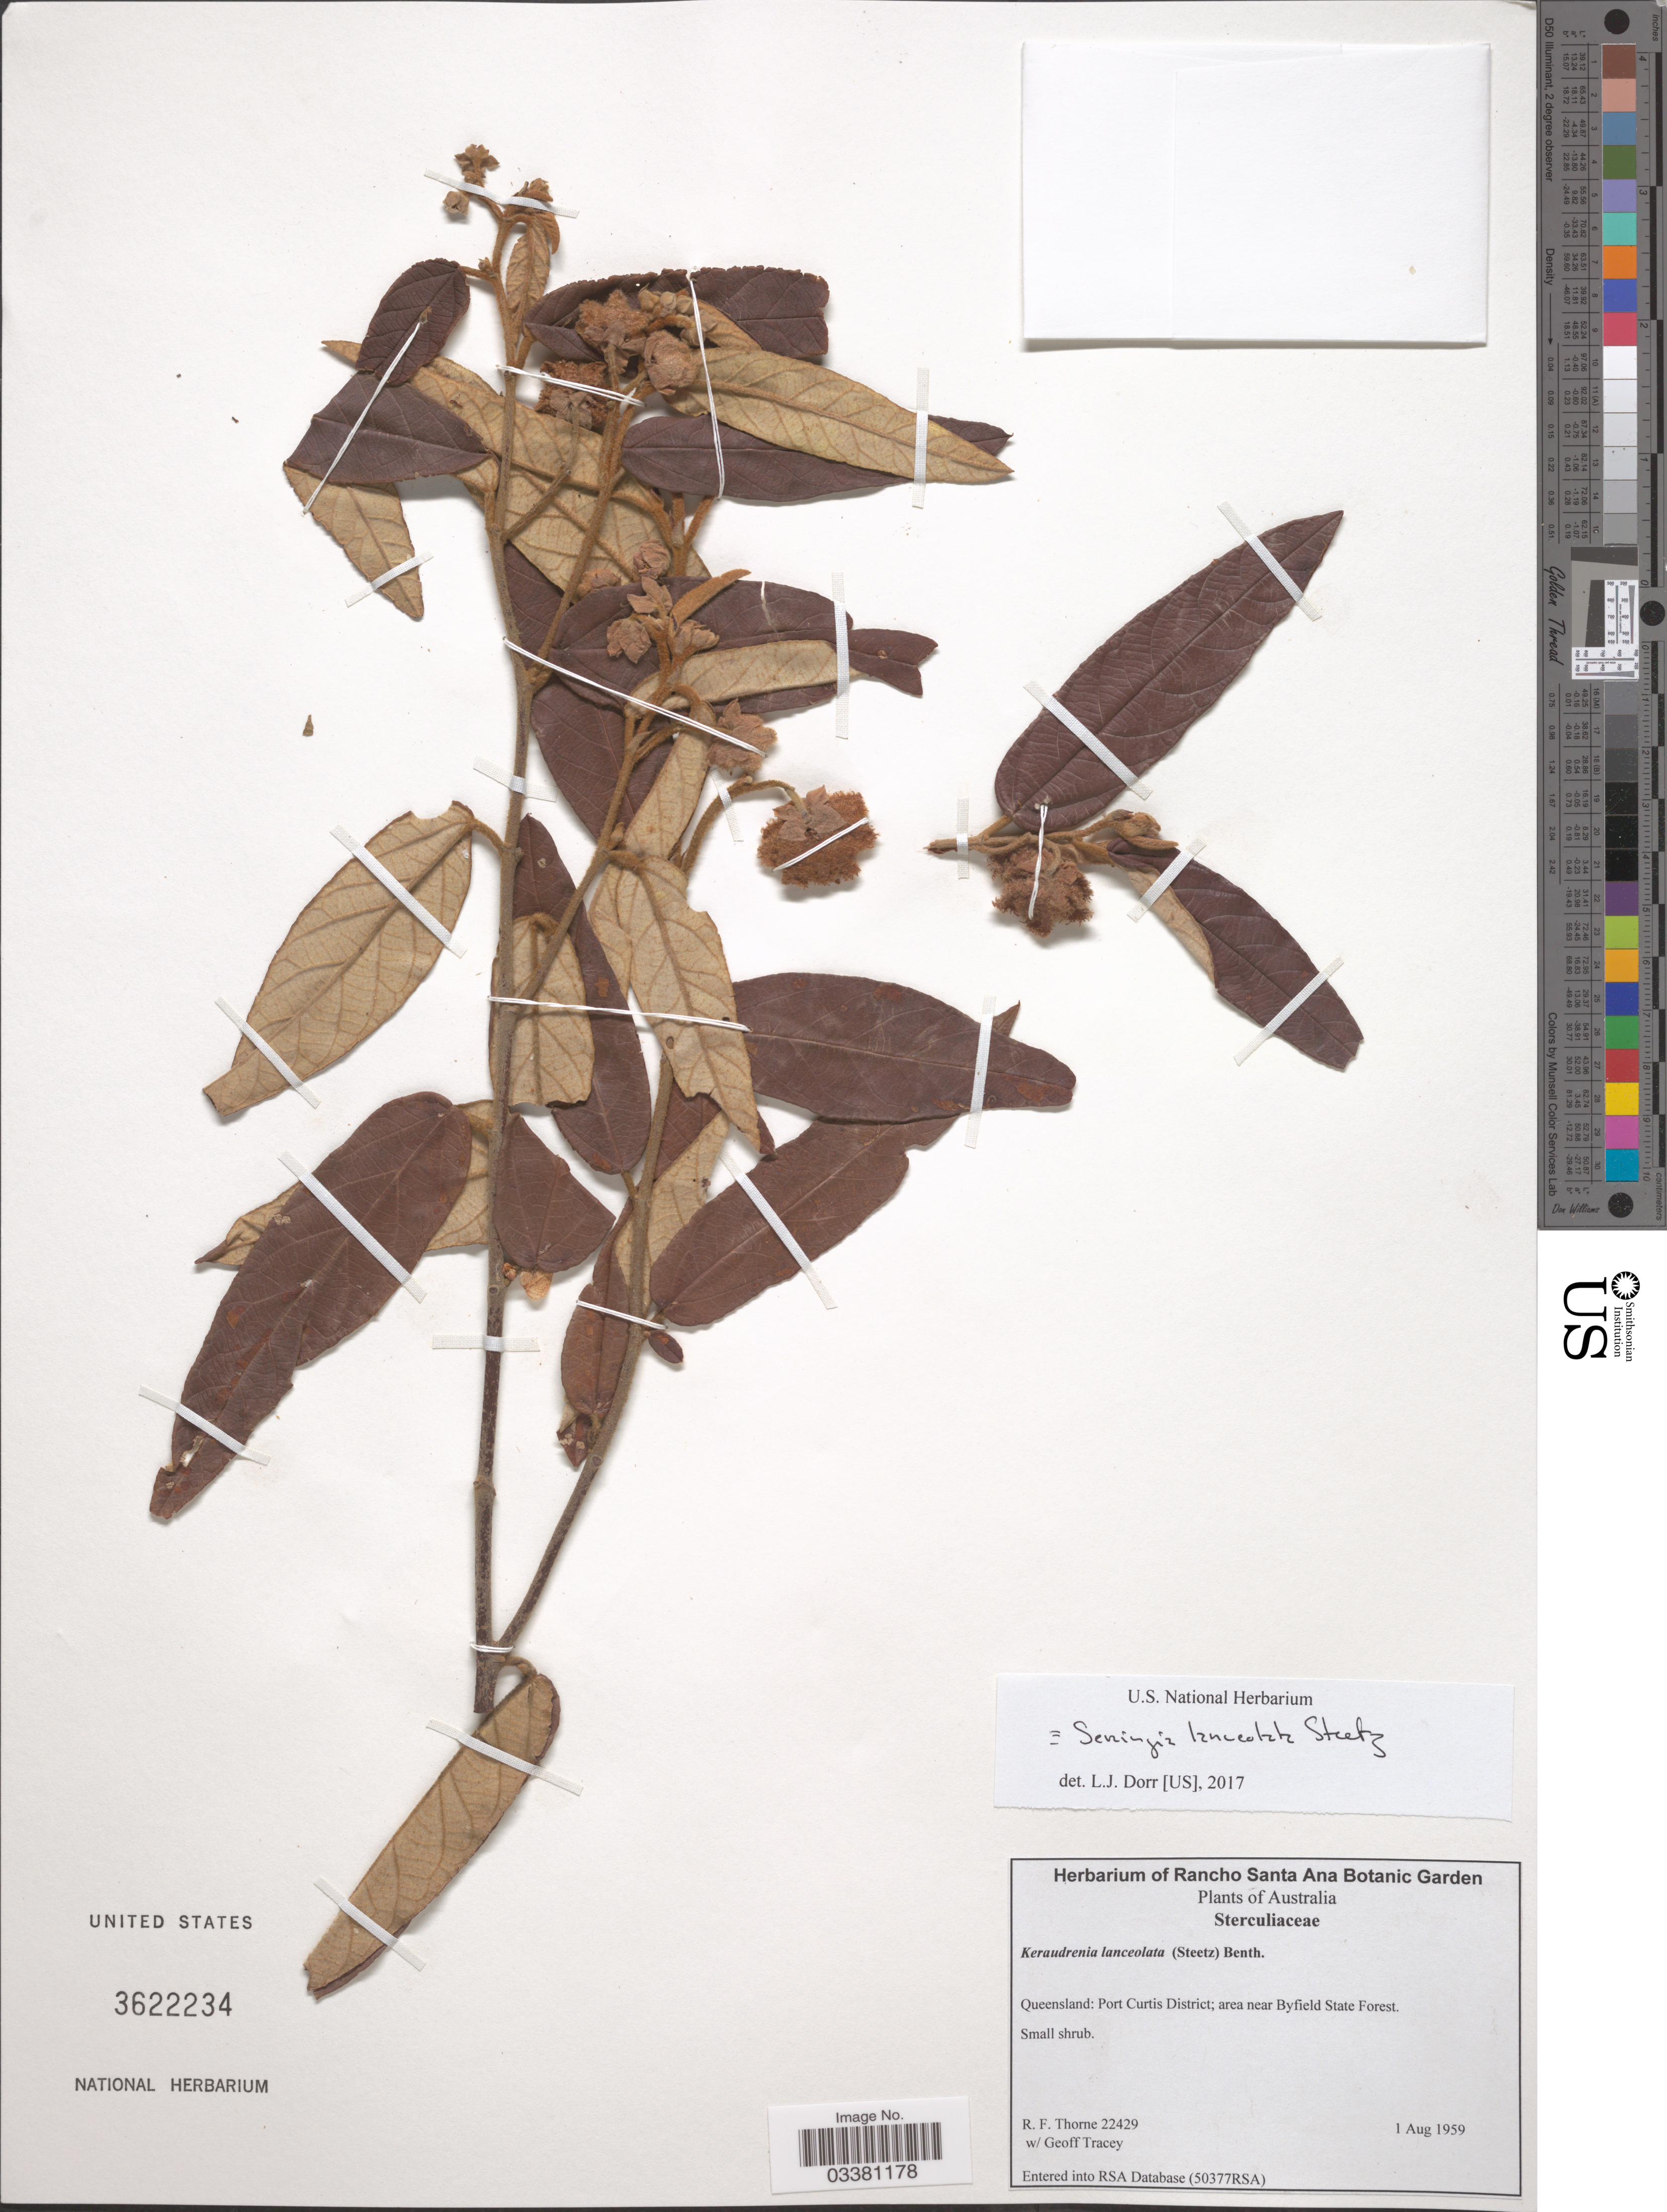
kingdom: Plantae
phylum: Tracheophyta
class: Magnoliopsida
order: Malvales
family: Malvaceae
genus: Seringia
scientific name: Seringia lanceolata Blanco, nom. nov.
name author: Blanco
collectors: R. Thorne & G. Tracey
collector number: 22429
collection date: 1959-08-01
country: Australia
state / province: Queensland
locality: Port Curtis District; area near Byfield State Forest.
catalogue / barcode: US 3622234